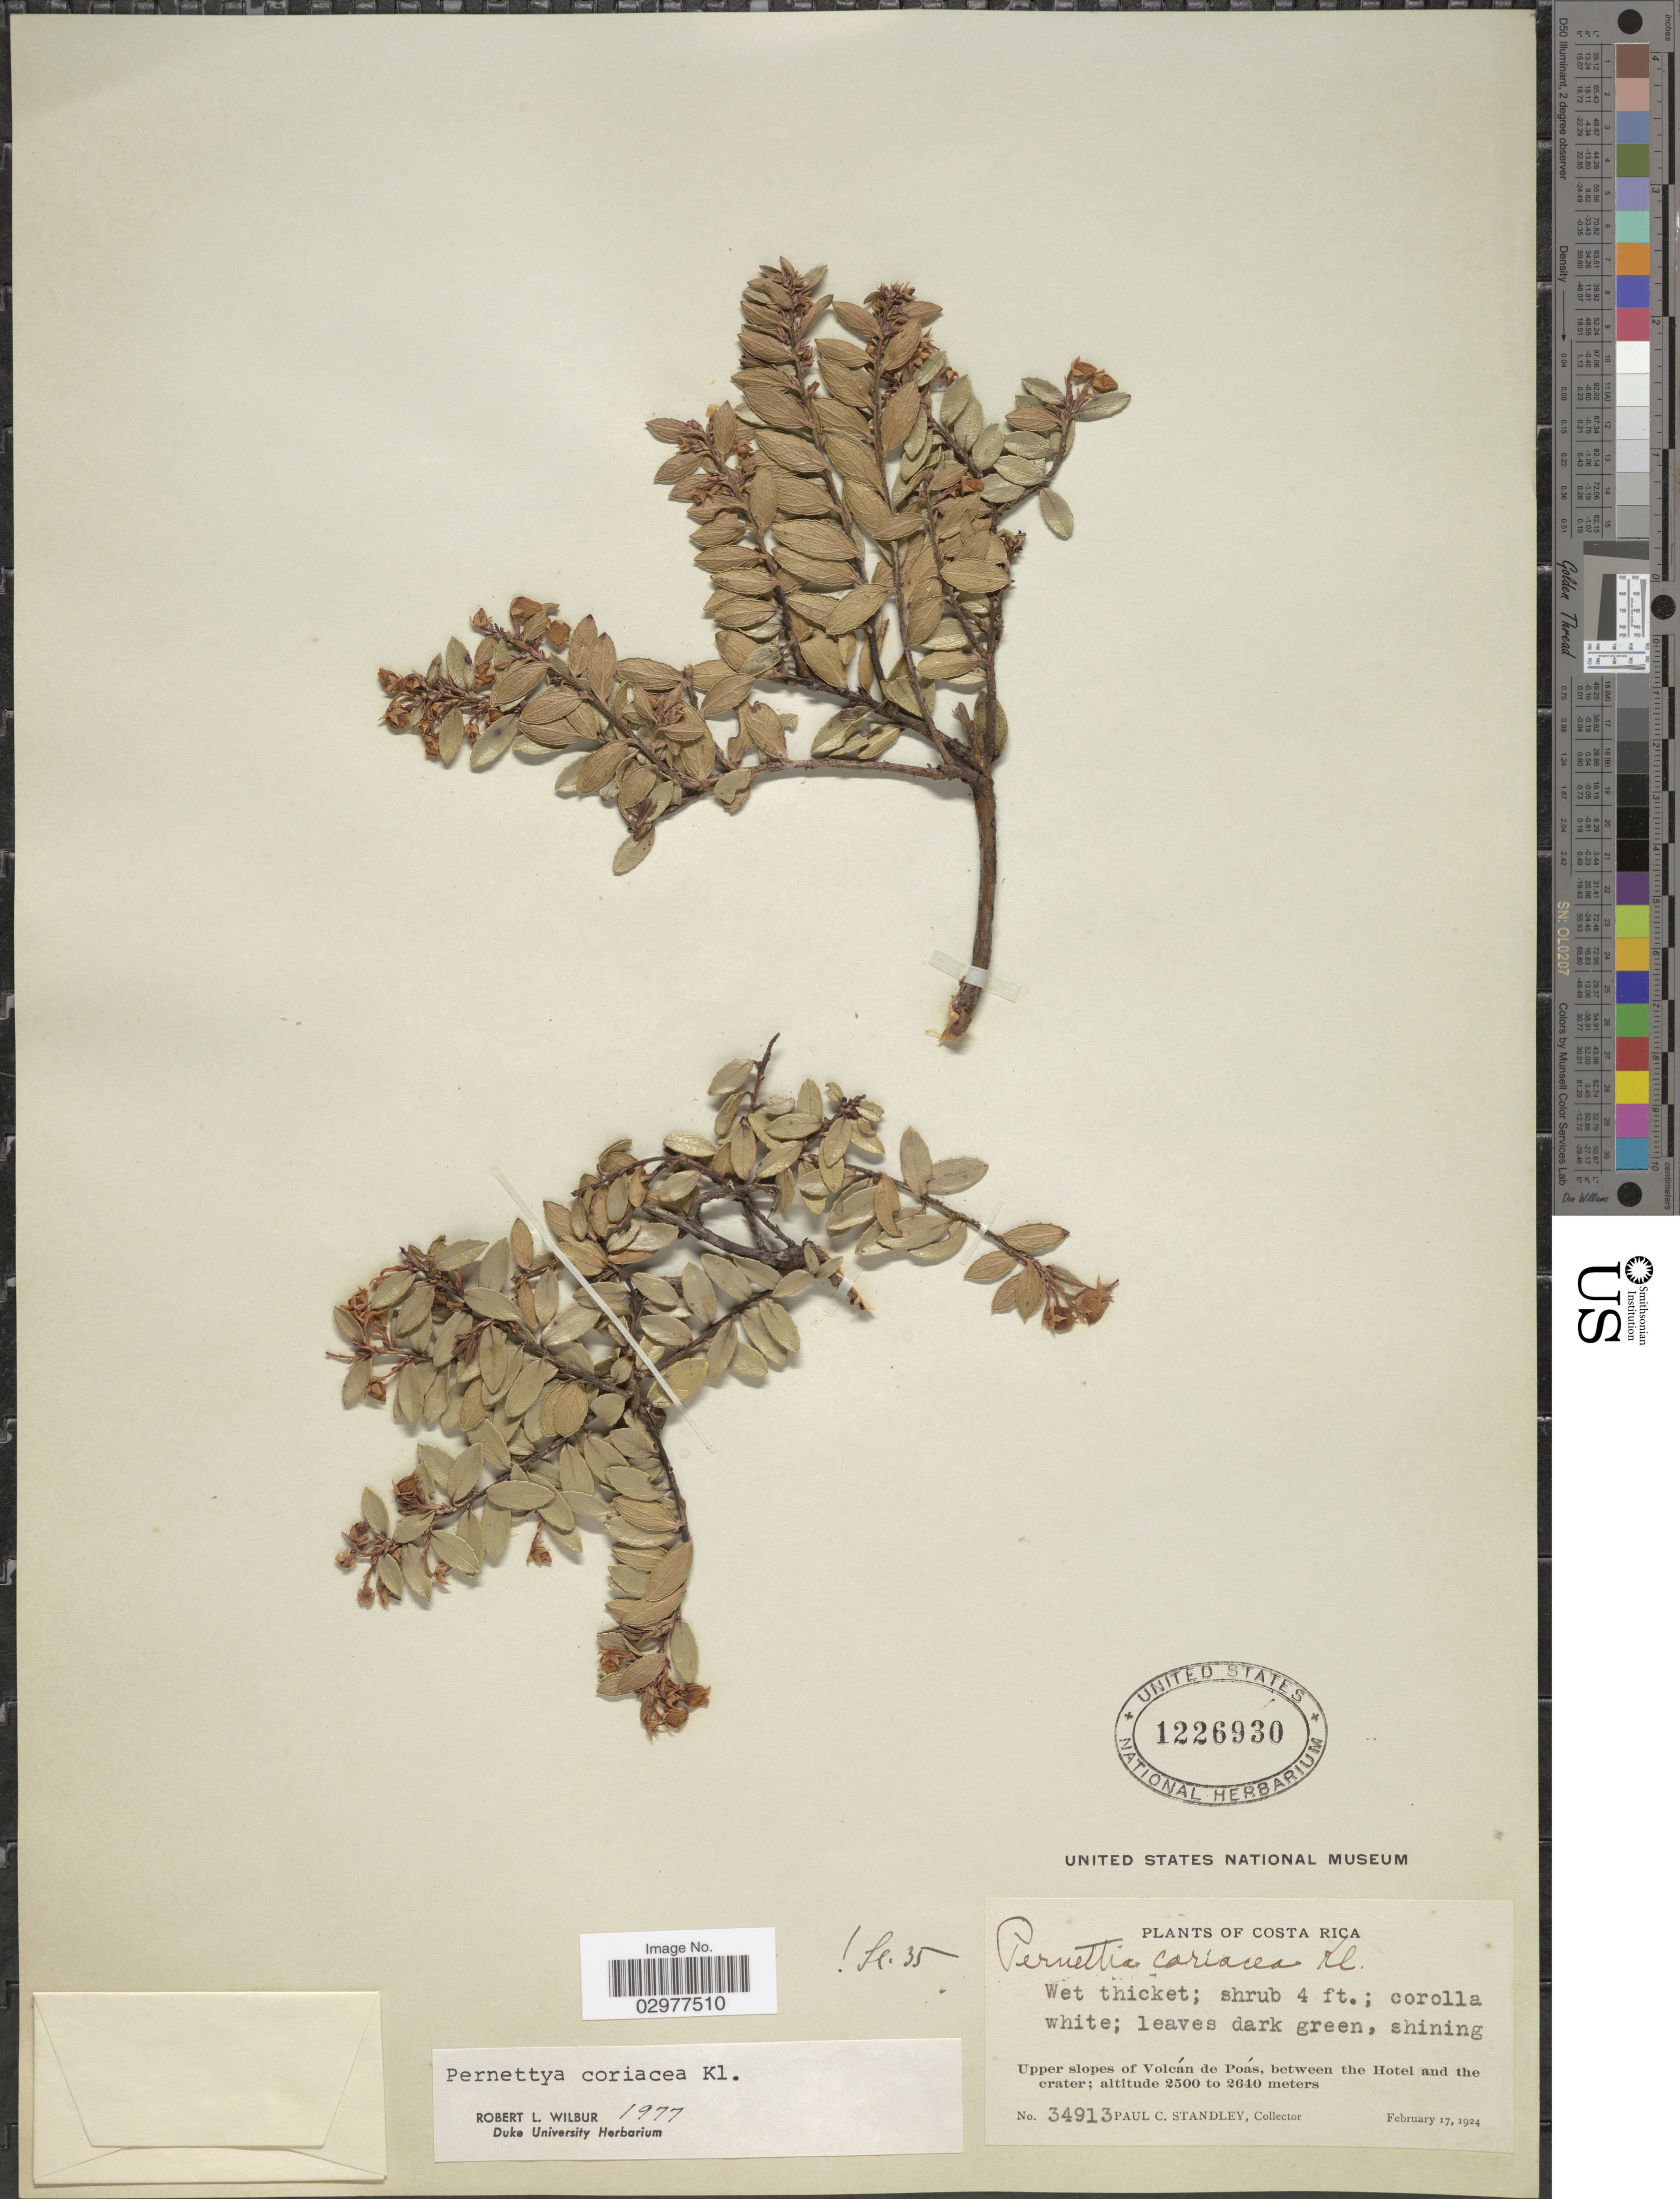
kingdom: Plantae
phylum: Tracheophyta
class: Magnoliopsida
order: Ericales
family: Ericaceae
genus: Pernettya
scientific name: Pernettya prostrata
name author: (Cav.) DC.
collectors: P. C. Standley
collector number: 34913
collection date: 1924-02-17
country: Costa Rica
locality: Upper slopes of Volcán de Poás, between the Hotel and the crater.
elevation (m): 2500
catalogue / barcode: US 1226930